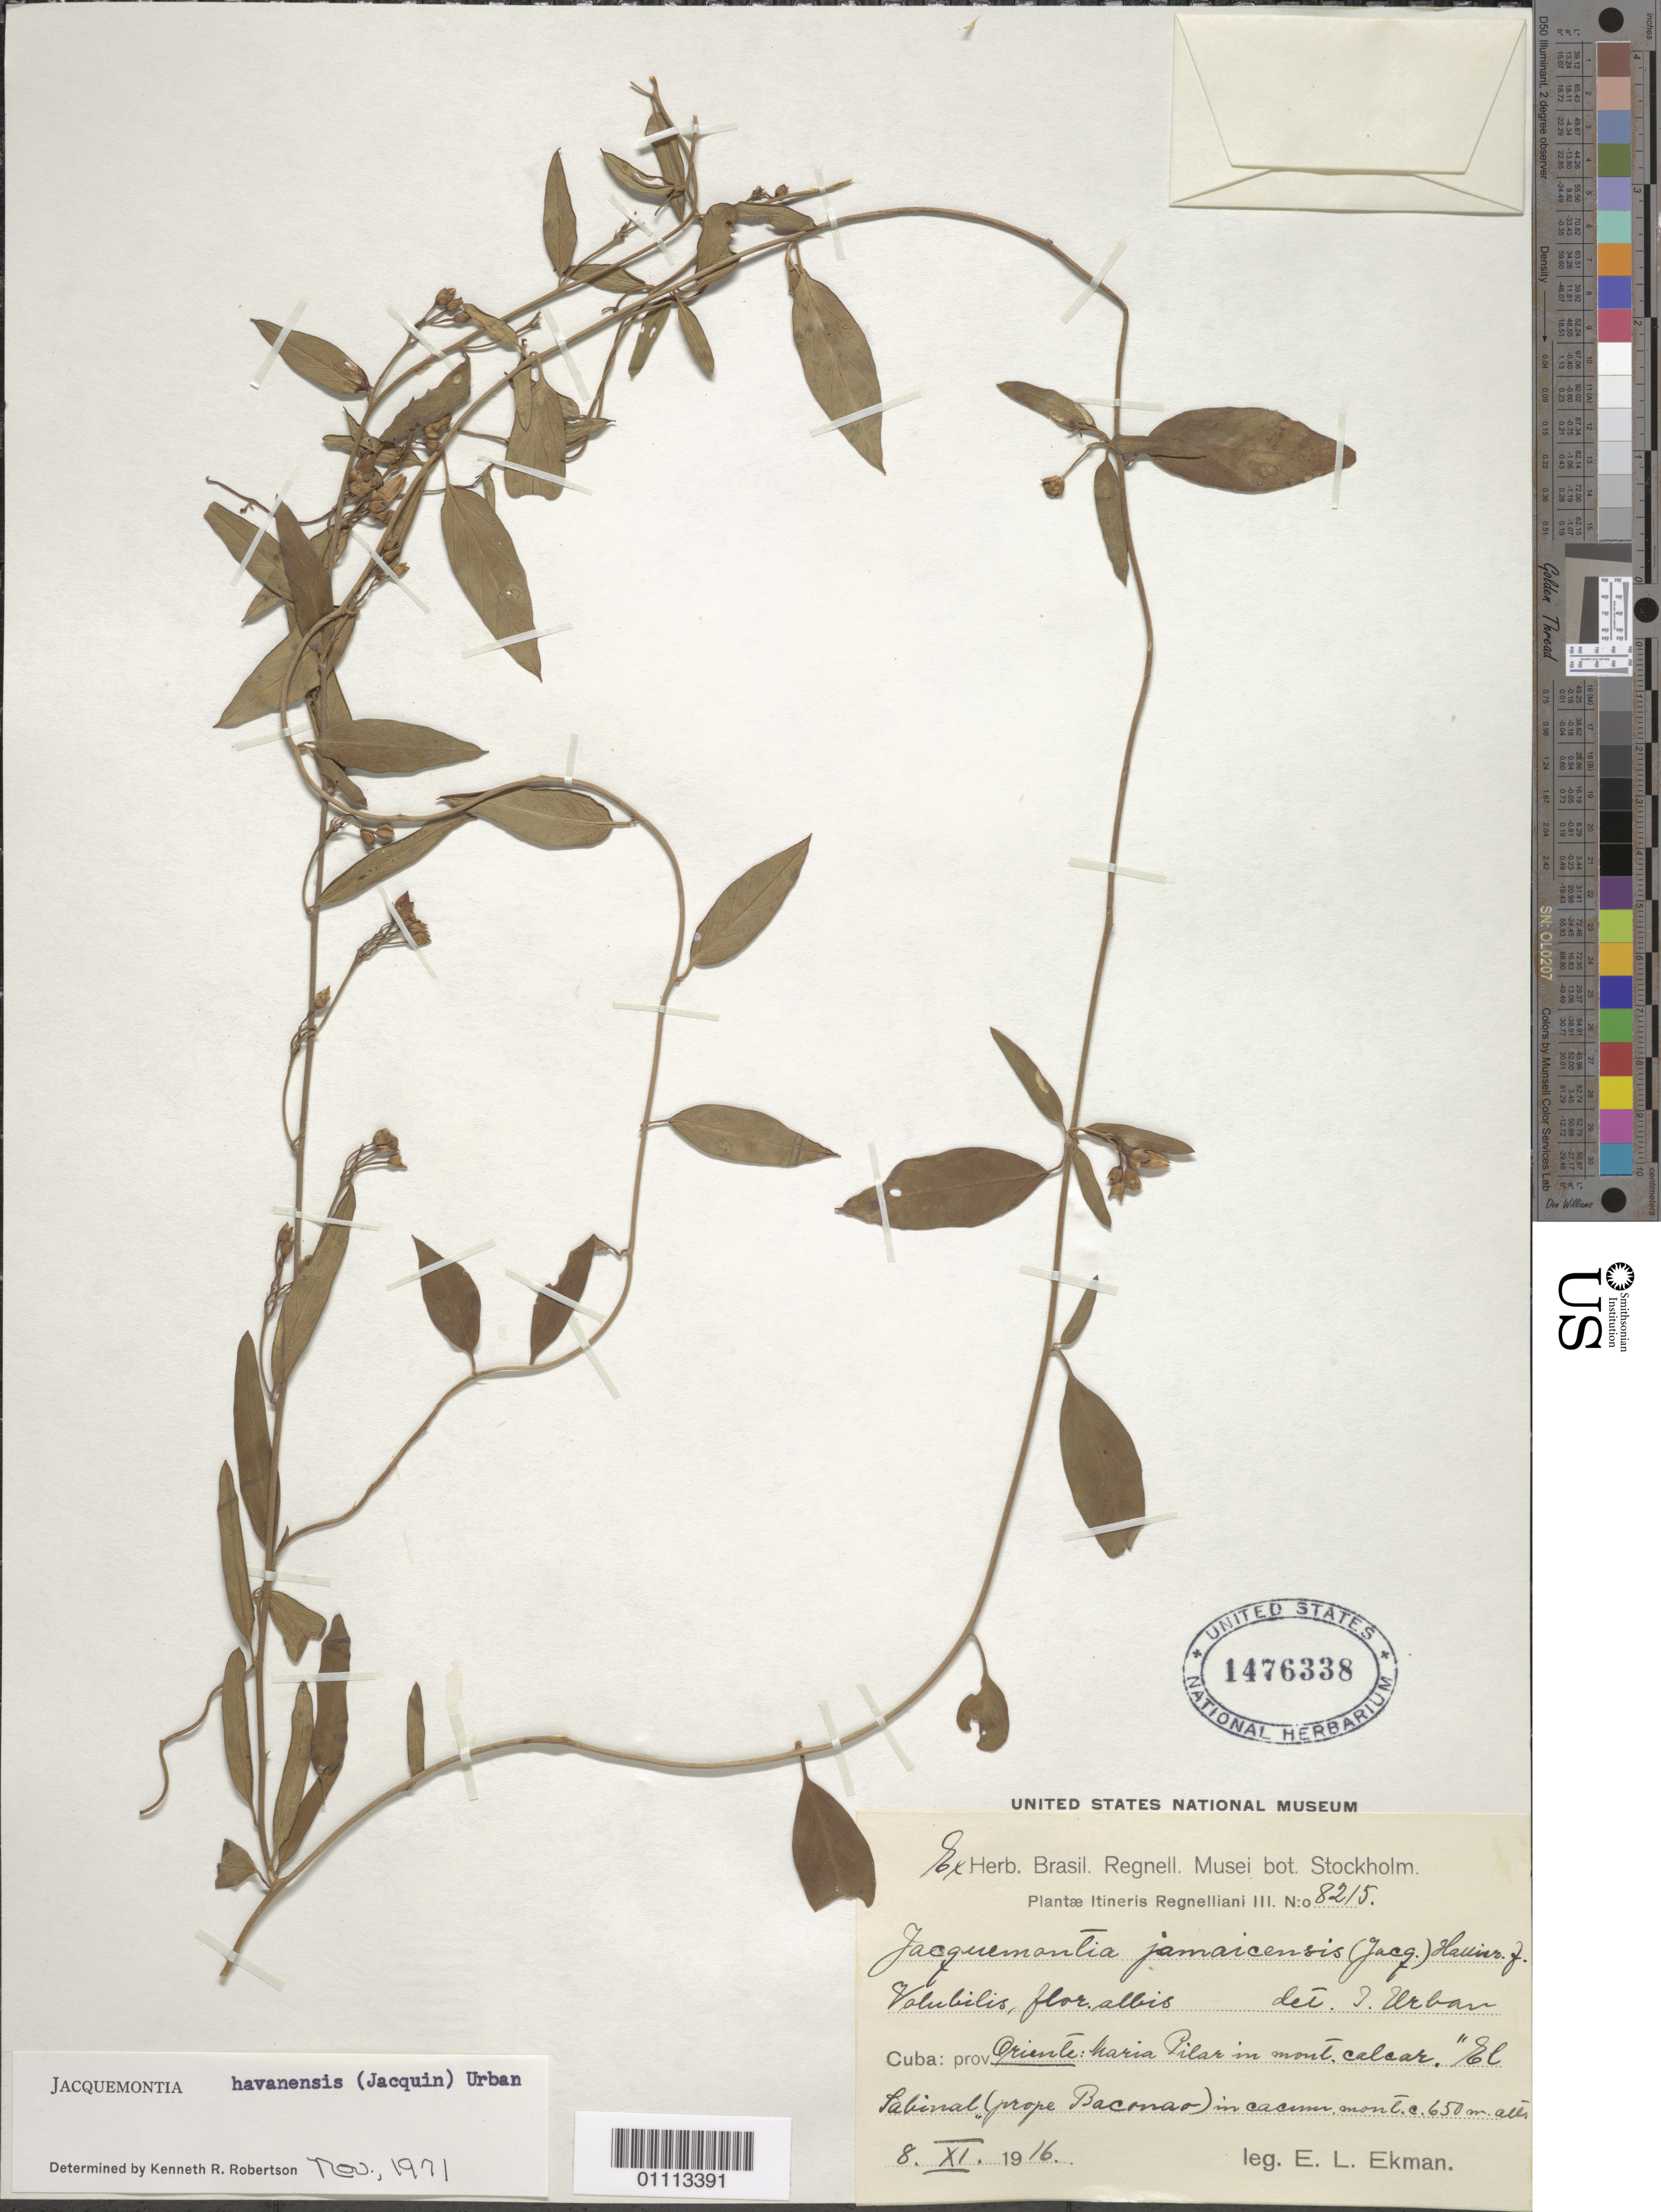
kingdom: Plantae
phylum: Tracheophyta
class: Magnoliopsida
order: Solanales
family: Convolvulaceae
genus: Jacquemontia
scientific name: Jacquemontia havanensis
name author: (Jacq.) Urb.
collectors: E. L. Ekman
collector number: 8215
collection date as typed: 08 Nov 1916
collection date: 1916-11-08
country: Cuba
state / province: Camagüey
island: Cuba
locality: Maria Pilar in mont calcar "El Sabinal" (prope Bacanao) in cacum mont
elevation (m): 650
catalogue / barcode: US 1476338